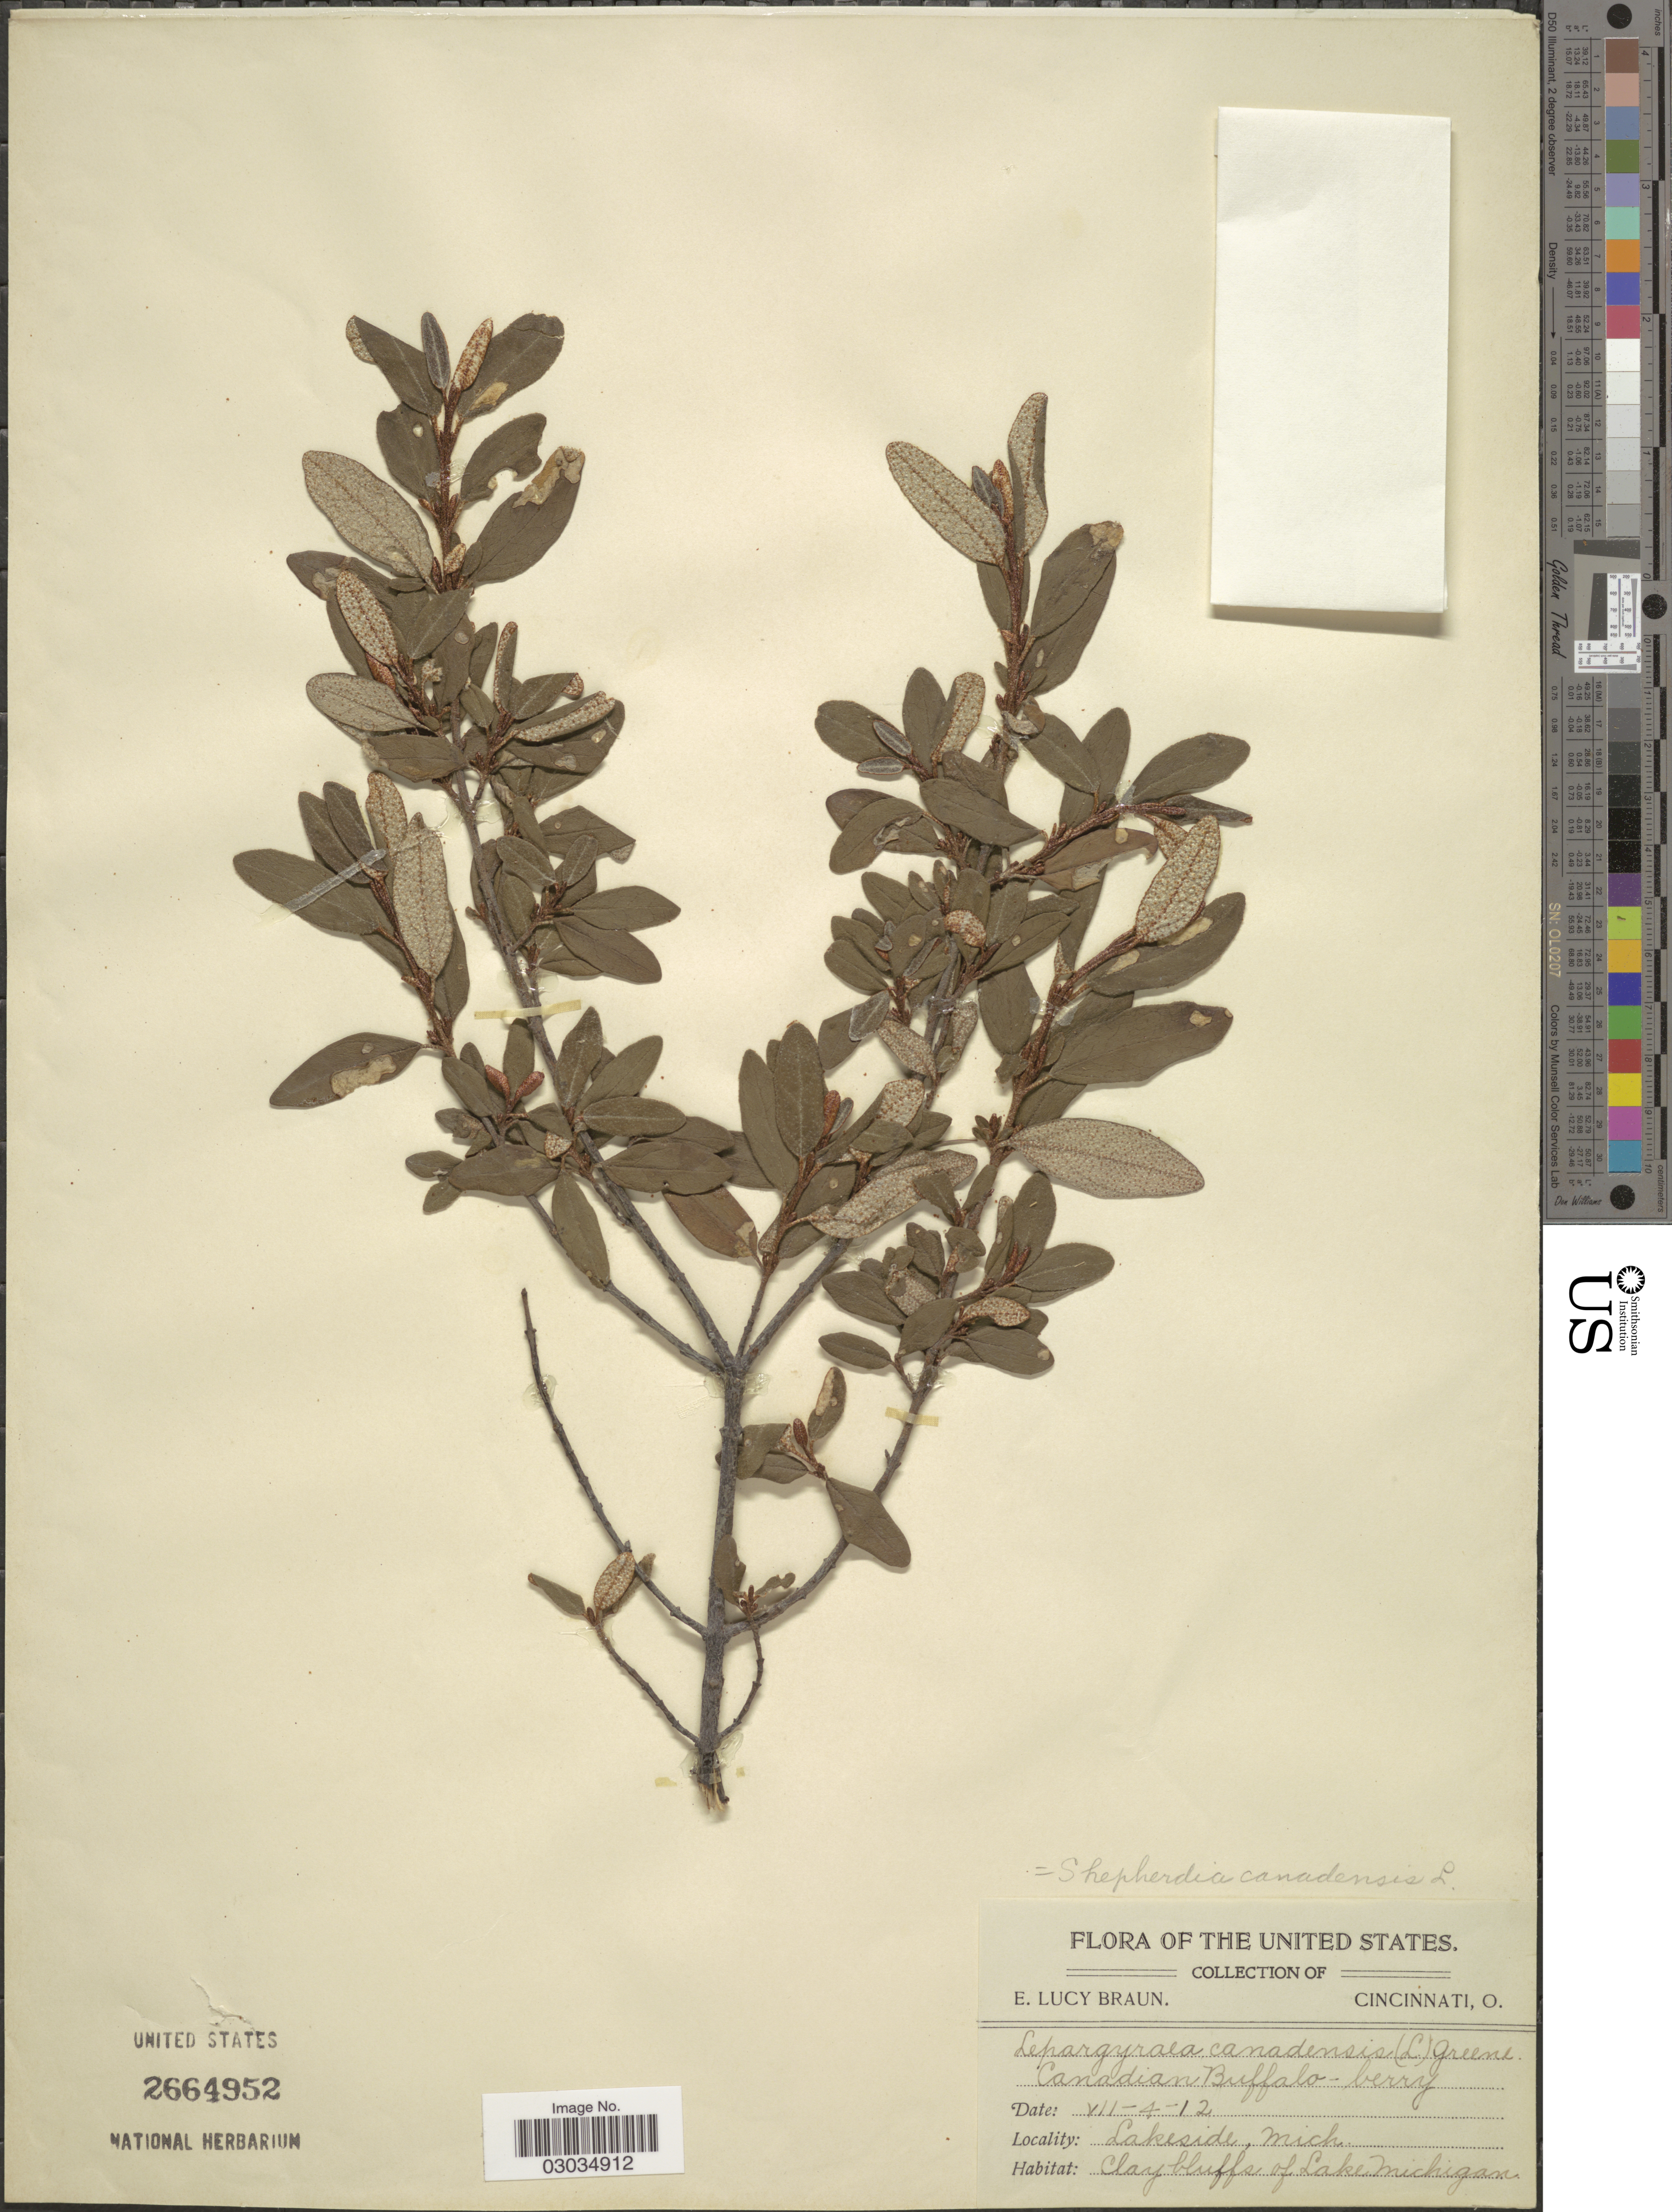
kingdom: Plantae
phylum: Tracheophyta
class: Magnoliopsida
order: Rosales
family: Elaeagnaceae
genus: Shepherdia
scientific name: Shepherdia canadensis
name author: (L.) Nutt.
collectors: E. L. Braun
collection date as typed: Transcribed d/m/y: 4/7/12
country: United States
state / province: Michigan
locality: Lakeside, Clay bluffs of Lake Michigan.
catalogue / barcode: US 2664952